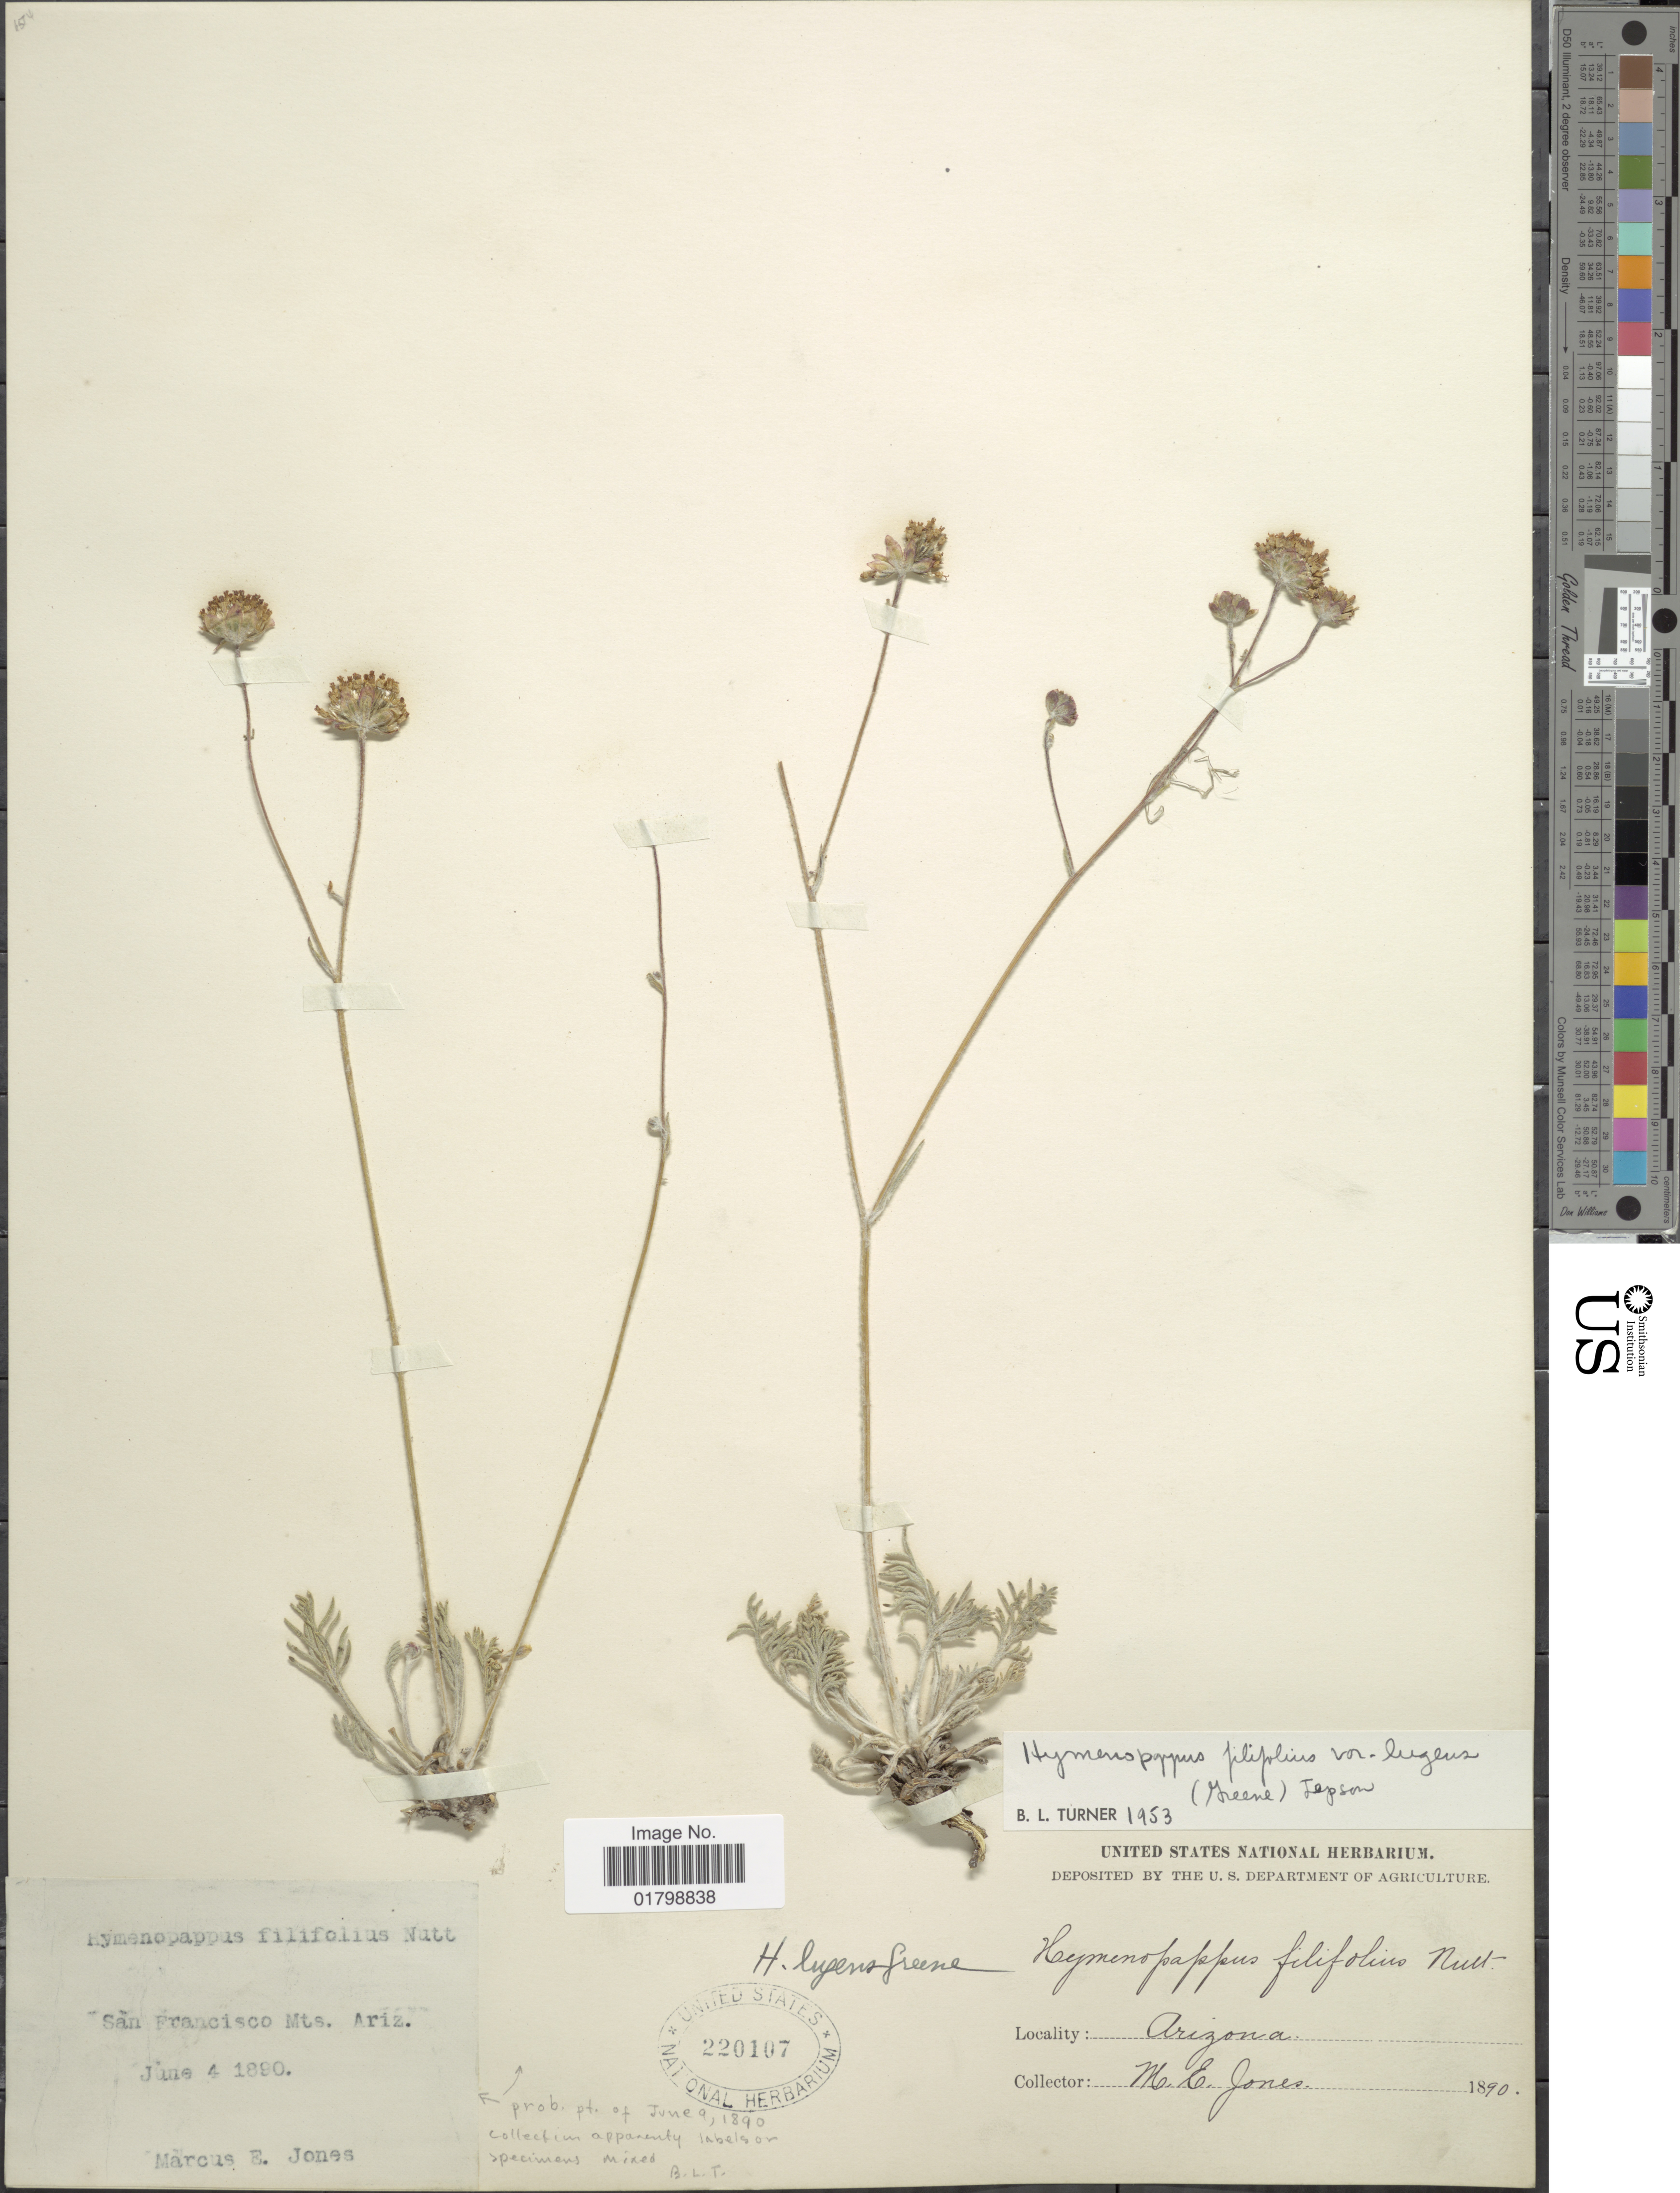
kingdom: Plantae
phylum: Tracheophyta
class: Magnoliopsida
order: Asterales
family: Asteraceae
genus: Hymenopappus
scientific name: Hymenopappus filifolius var. lugens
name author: (Greene) Jeps.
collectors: M. P. Jones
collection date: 1890-06-04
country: United States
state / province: Arizona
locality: San Francisco Mts.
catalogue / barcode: US 220107